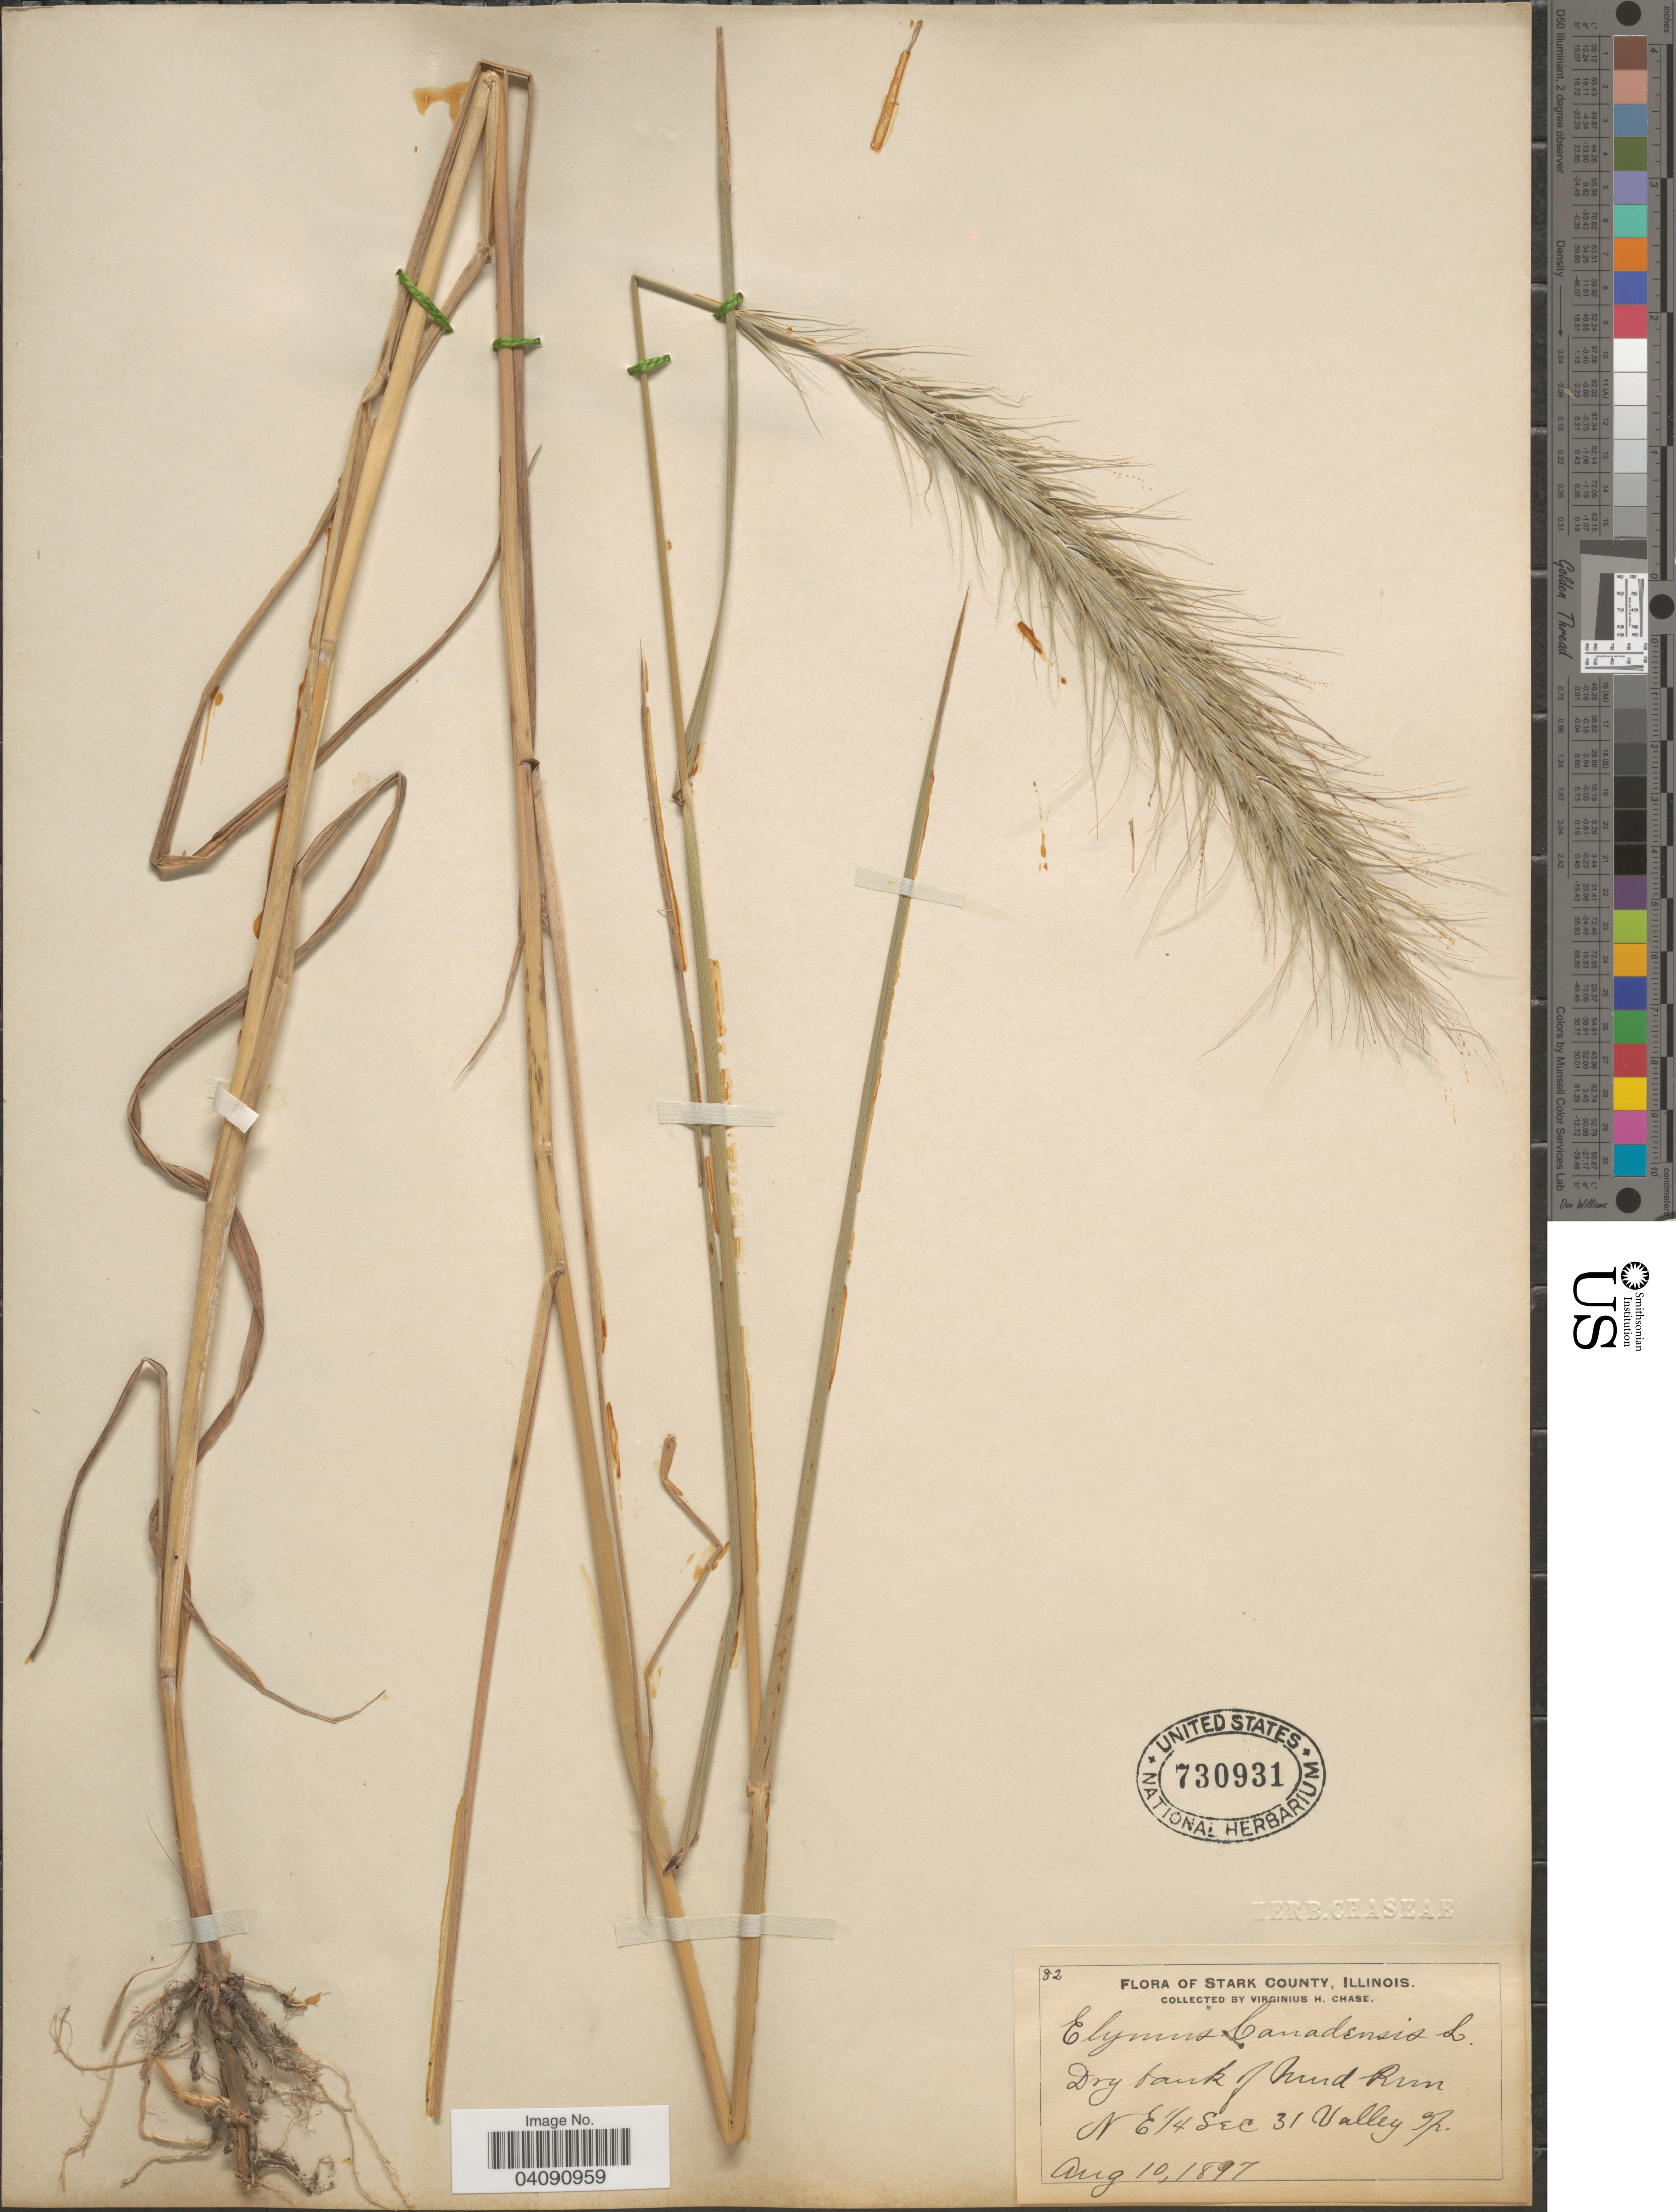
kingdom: Plantae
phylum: Tracheophyta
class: Liliopsida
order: Poales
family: Poaceae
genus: Elymus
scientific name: Elymus canadensis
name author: L.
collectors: V. H. Chase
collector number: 82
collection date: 1897-08-10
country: United States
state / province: Illinois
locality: Stark County. Dry bank of Mud Run NE ¼ Sec 31 Valley Tp.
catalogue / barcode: US 730931